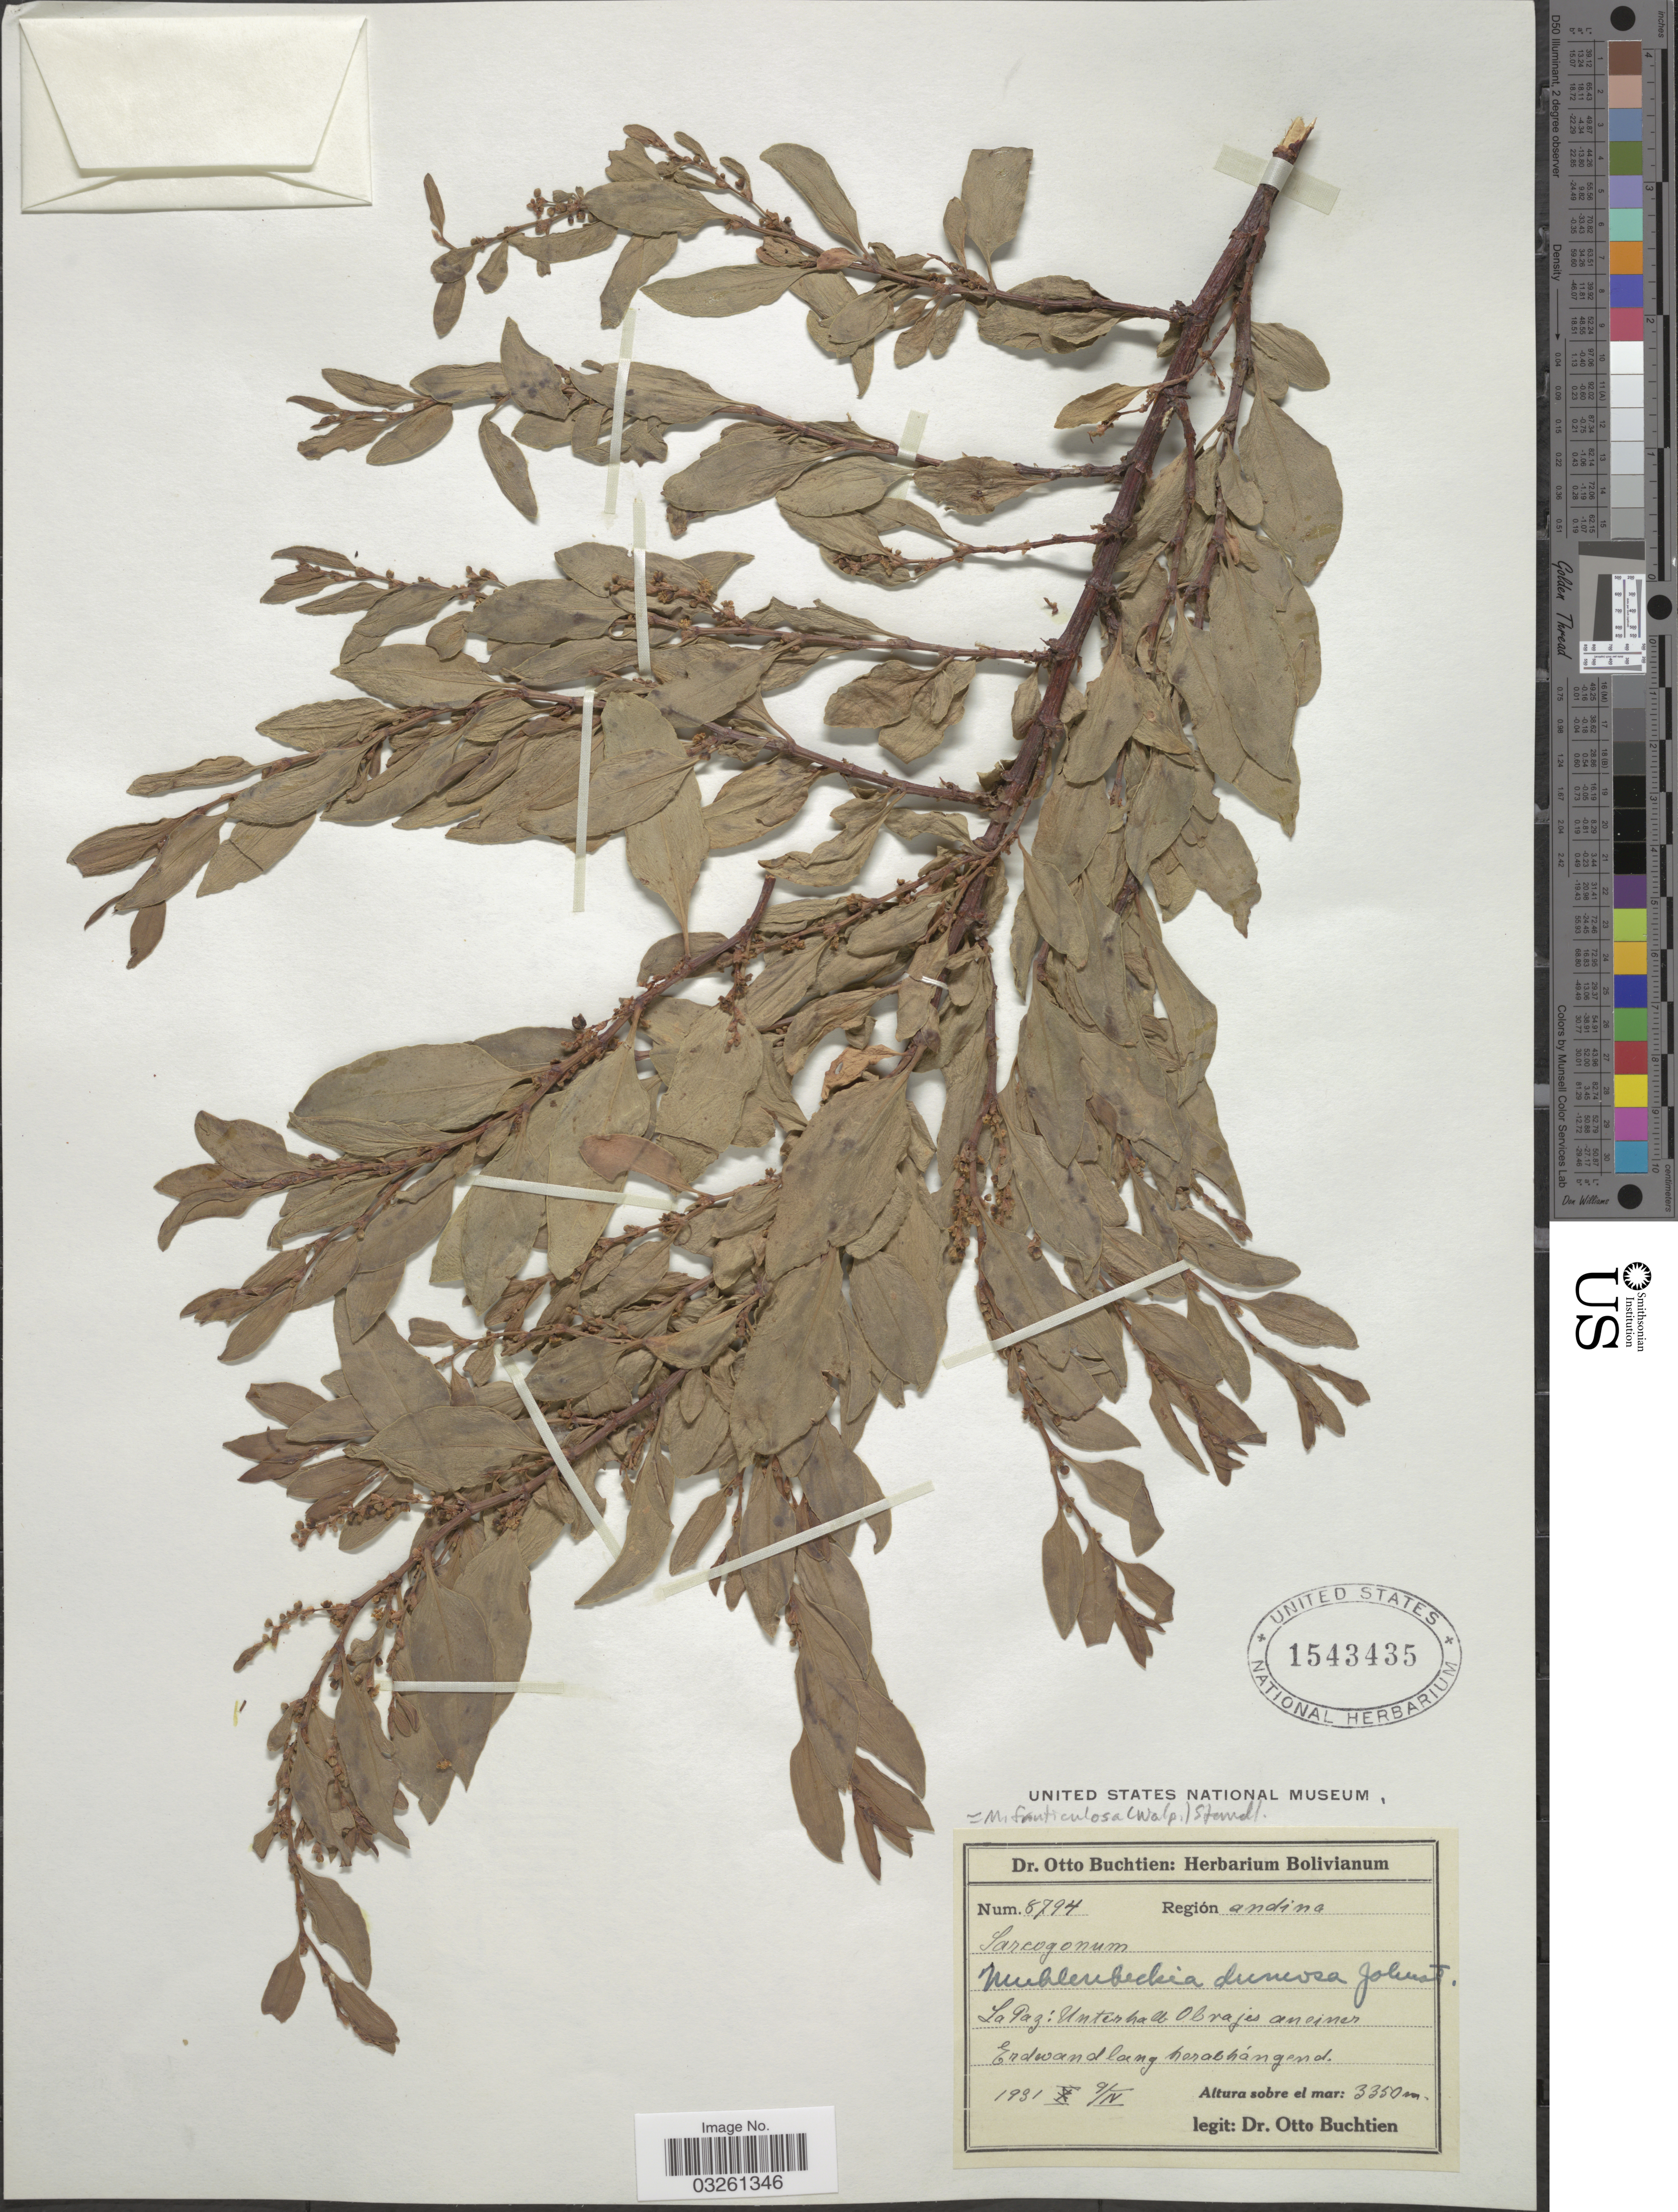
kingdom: Plantae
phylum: Tracheophyta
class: Magnoliopsida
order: Caryophyllales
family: Polygonaceae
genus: Muehlenbeckia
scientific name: Muehlenbeckia fruticulosa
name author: (Walp.) Standl.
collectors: O. Buchtien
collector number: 8794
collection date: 1931-04-09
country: Bolivia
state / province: La Paz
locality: Región andina. Unterhalb Obrajes an einer Erdwandlang herabhángend.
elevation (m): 3350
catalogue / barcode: US 1543435